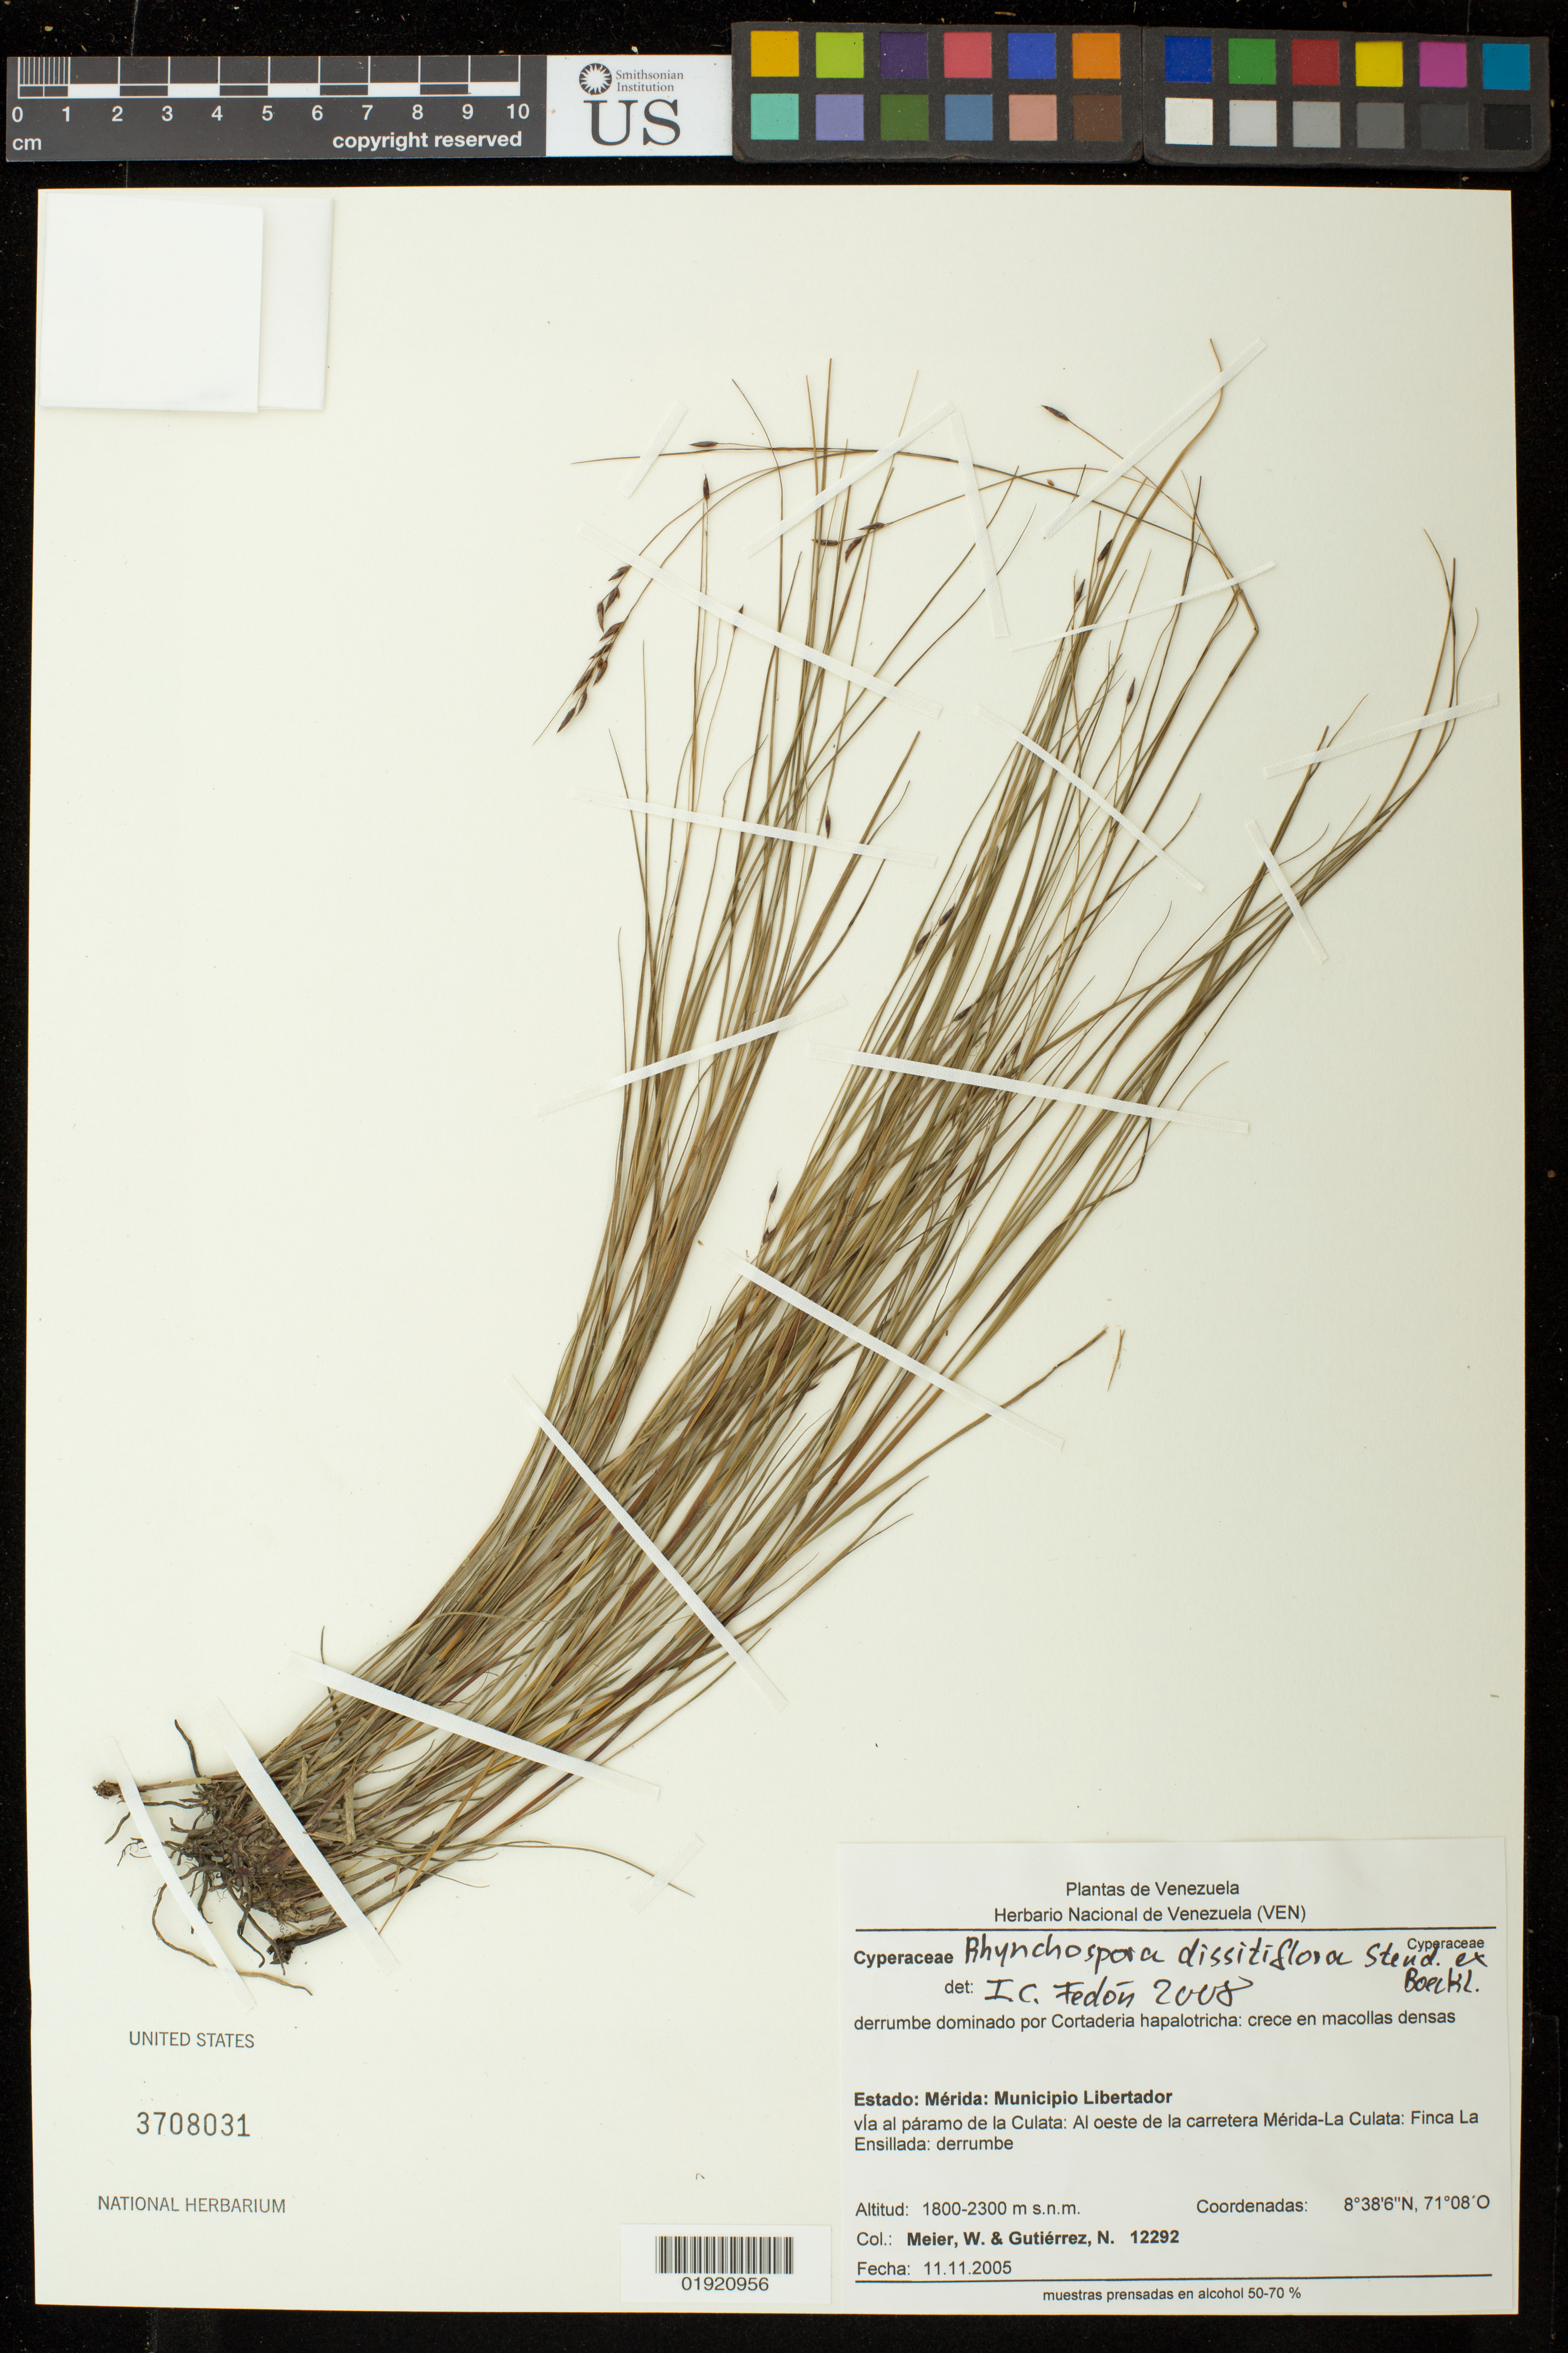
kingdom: Plantae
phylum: Tracheophyta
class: Liliopsida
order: Poales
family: Cyperaceae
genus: Rhynchospora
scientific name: Rhynchospora dissitiflora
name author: Steud. ex Boeckeler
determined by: Fedon, I. C.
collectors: W. Meier & N. Gutierrez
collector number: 12292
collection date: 2005-11-11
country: Venezuela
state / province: Mérida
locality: Estado: Merida: Municipio Libertador. via al paramo de la Culata: Al oeste de la carretera Merida-La Culata: Finca La Ensillada: derrumbe.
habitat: Derrumbe dominado por Cortaderia hapalotricha: crece en macollas densas.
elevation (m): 1800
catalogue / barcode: US 3708031